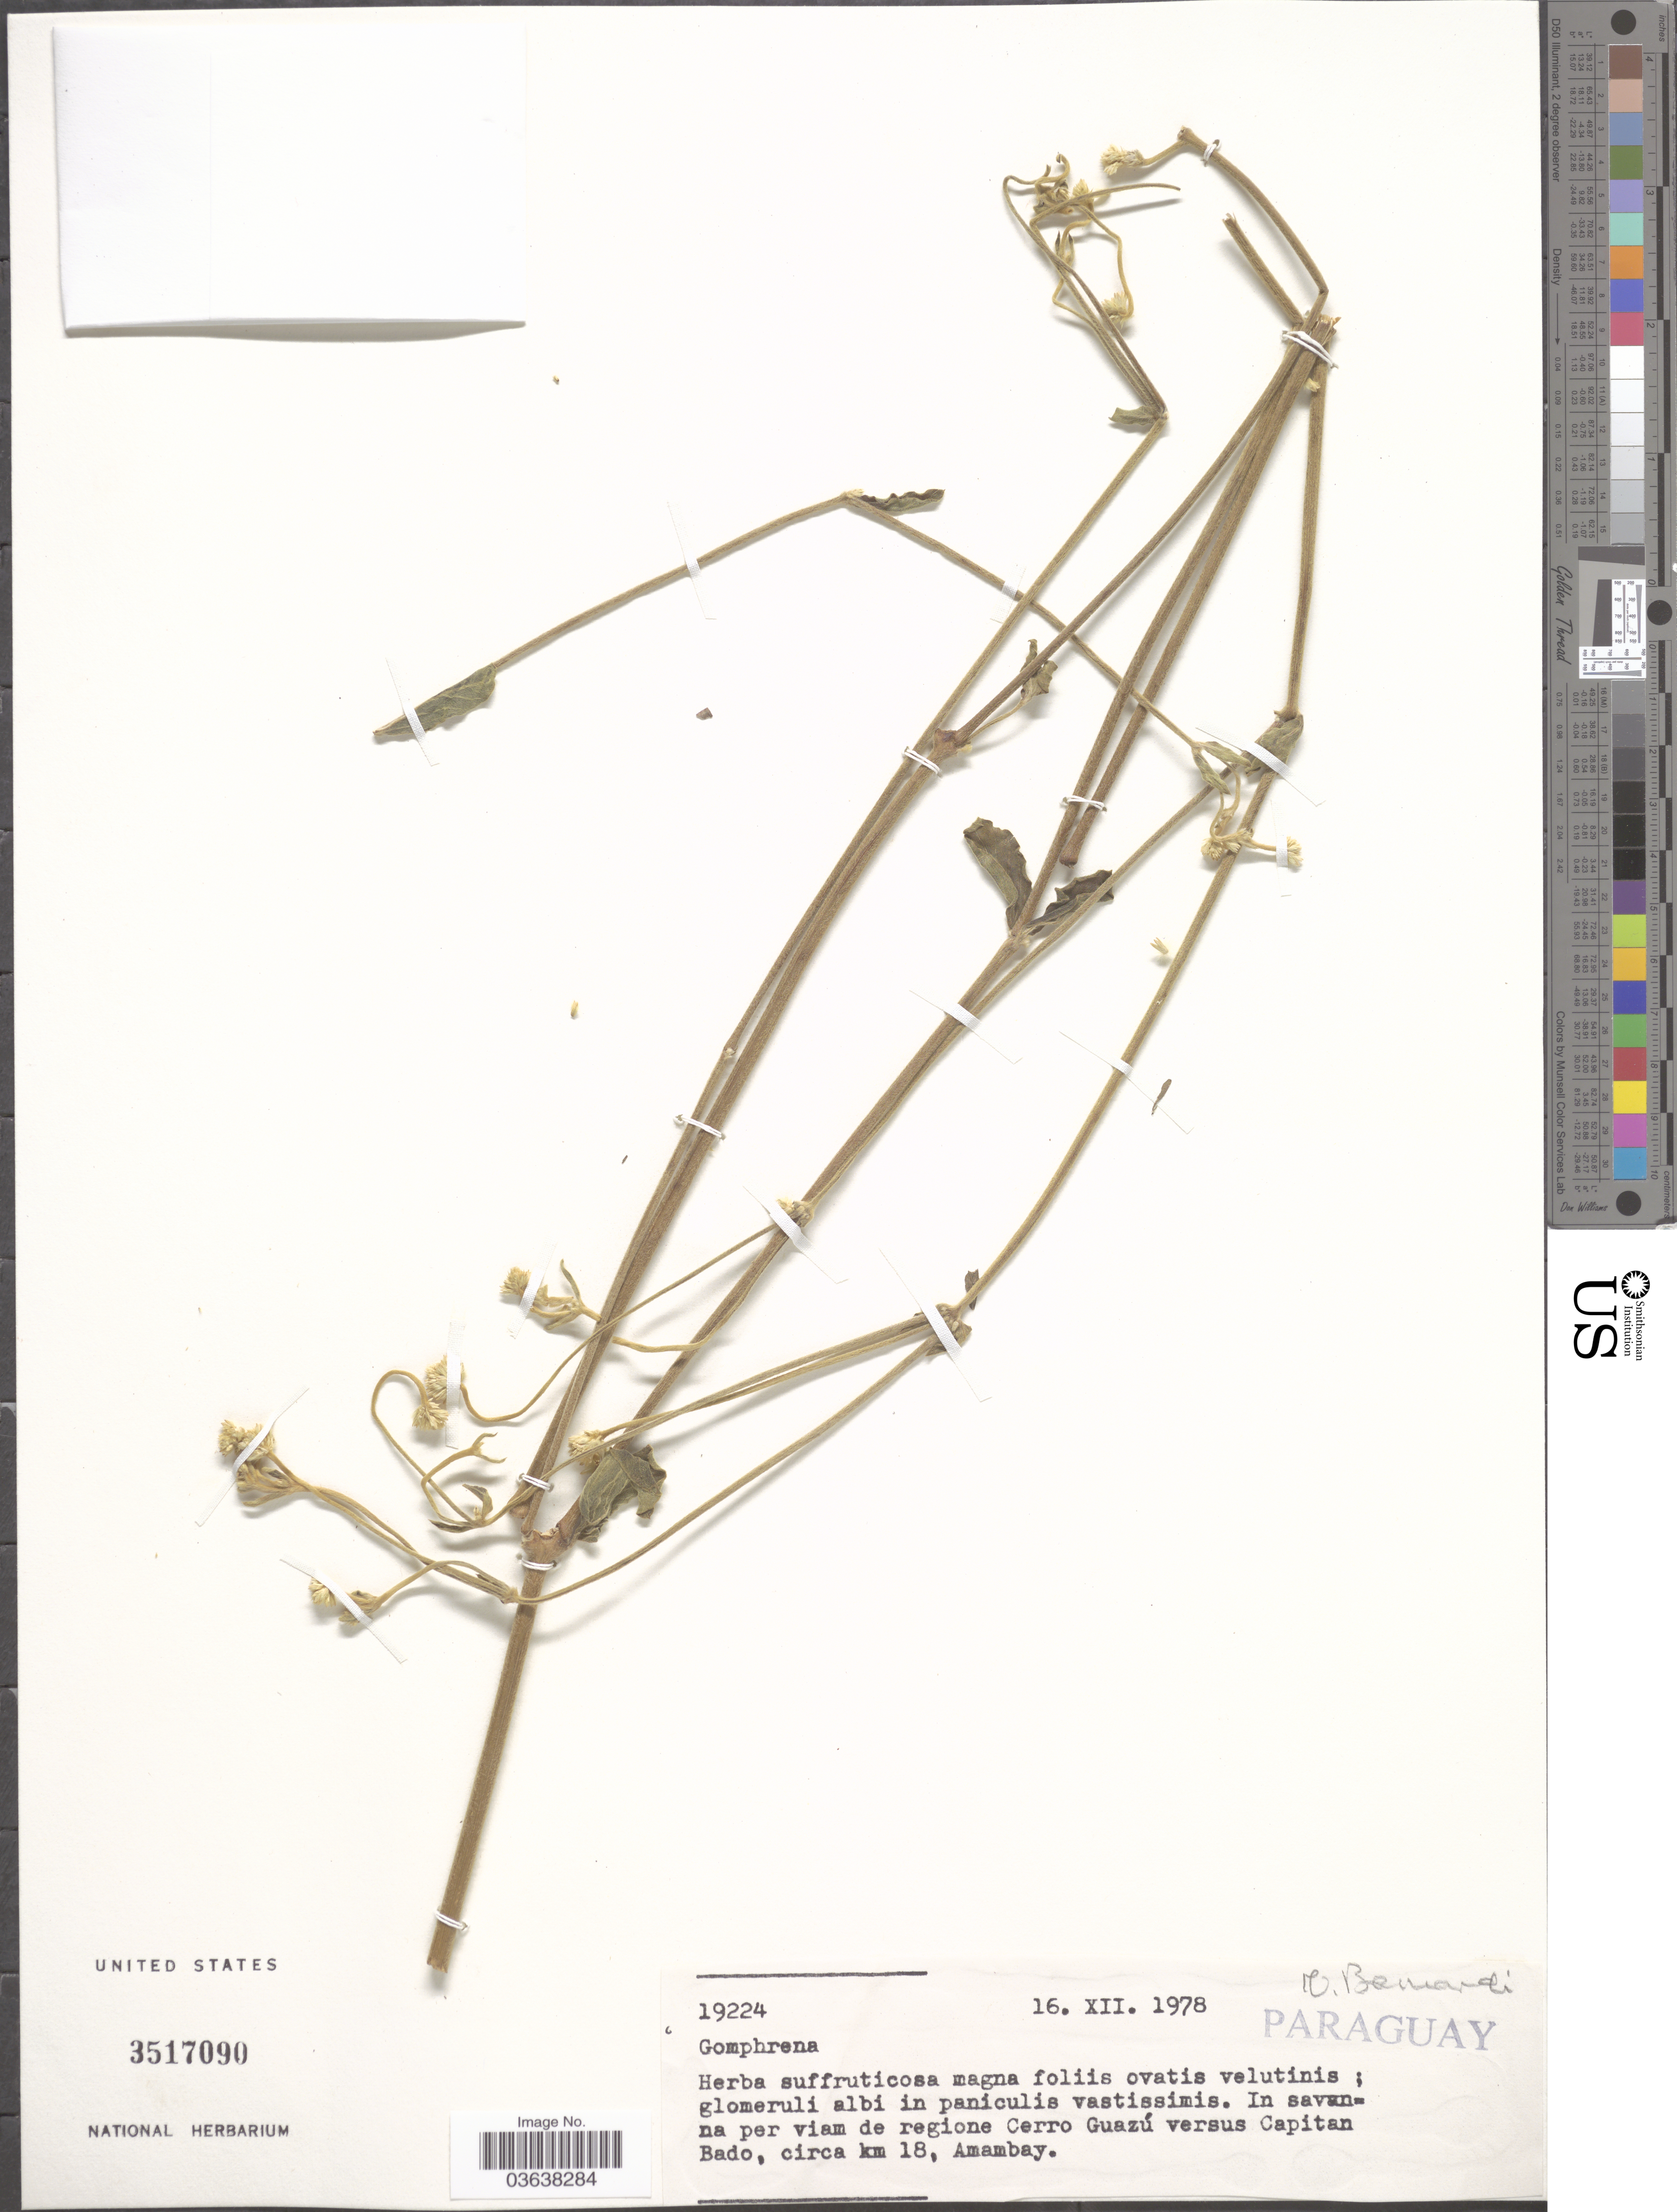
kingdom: Plantae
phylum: Tracheophyta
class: Magnoliopsida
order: Caryophyllales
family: Amaranthaceae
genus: Gomphrena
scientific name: Gomphrena sp.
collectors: M. Bernardi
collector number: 19224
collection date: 1978-12-16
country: Paraguay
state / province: Amambay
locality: In savanna per viam de regione Cerro Guazú versus Capitan Bado, circa km 18.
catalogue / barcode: US 3517090